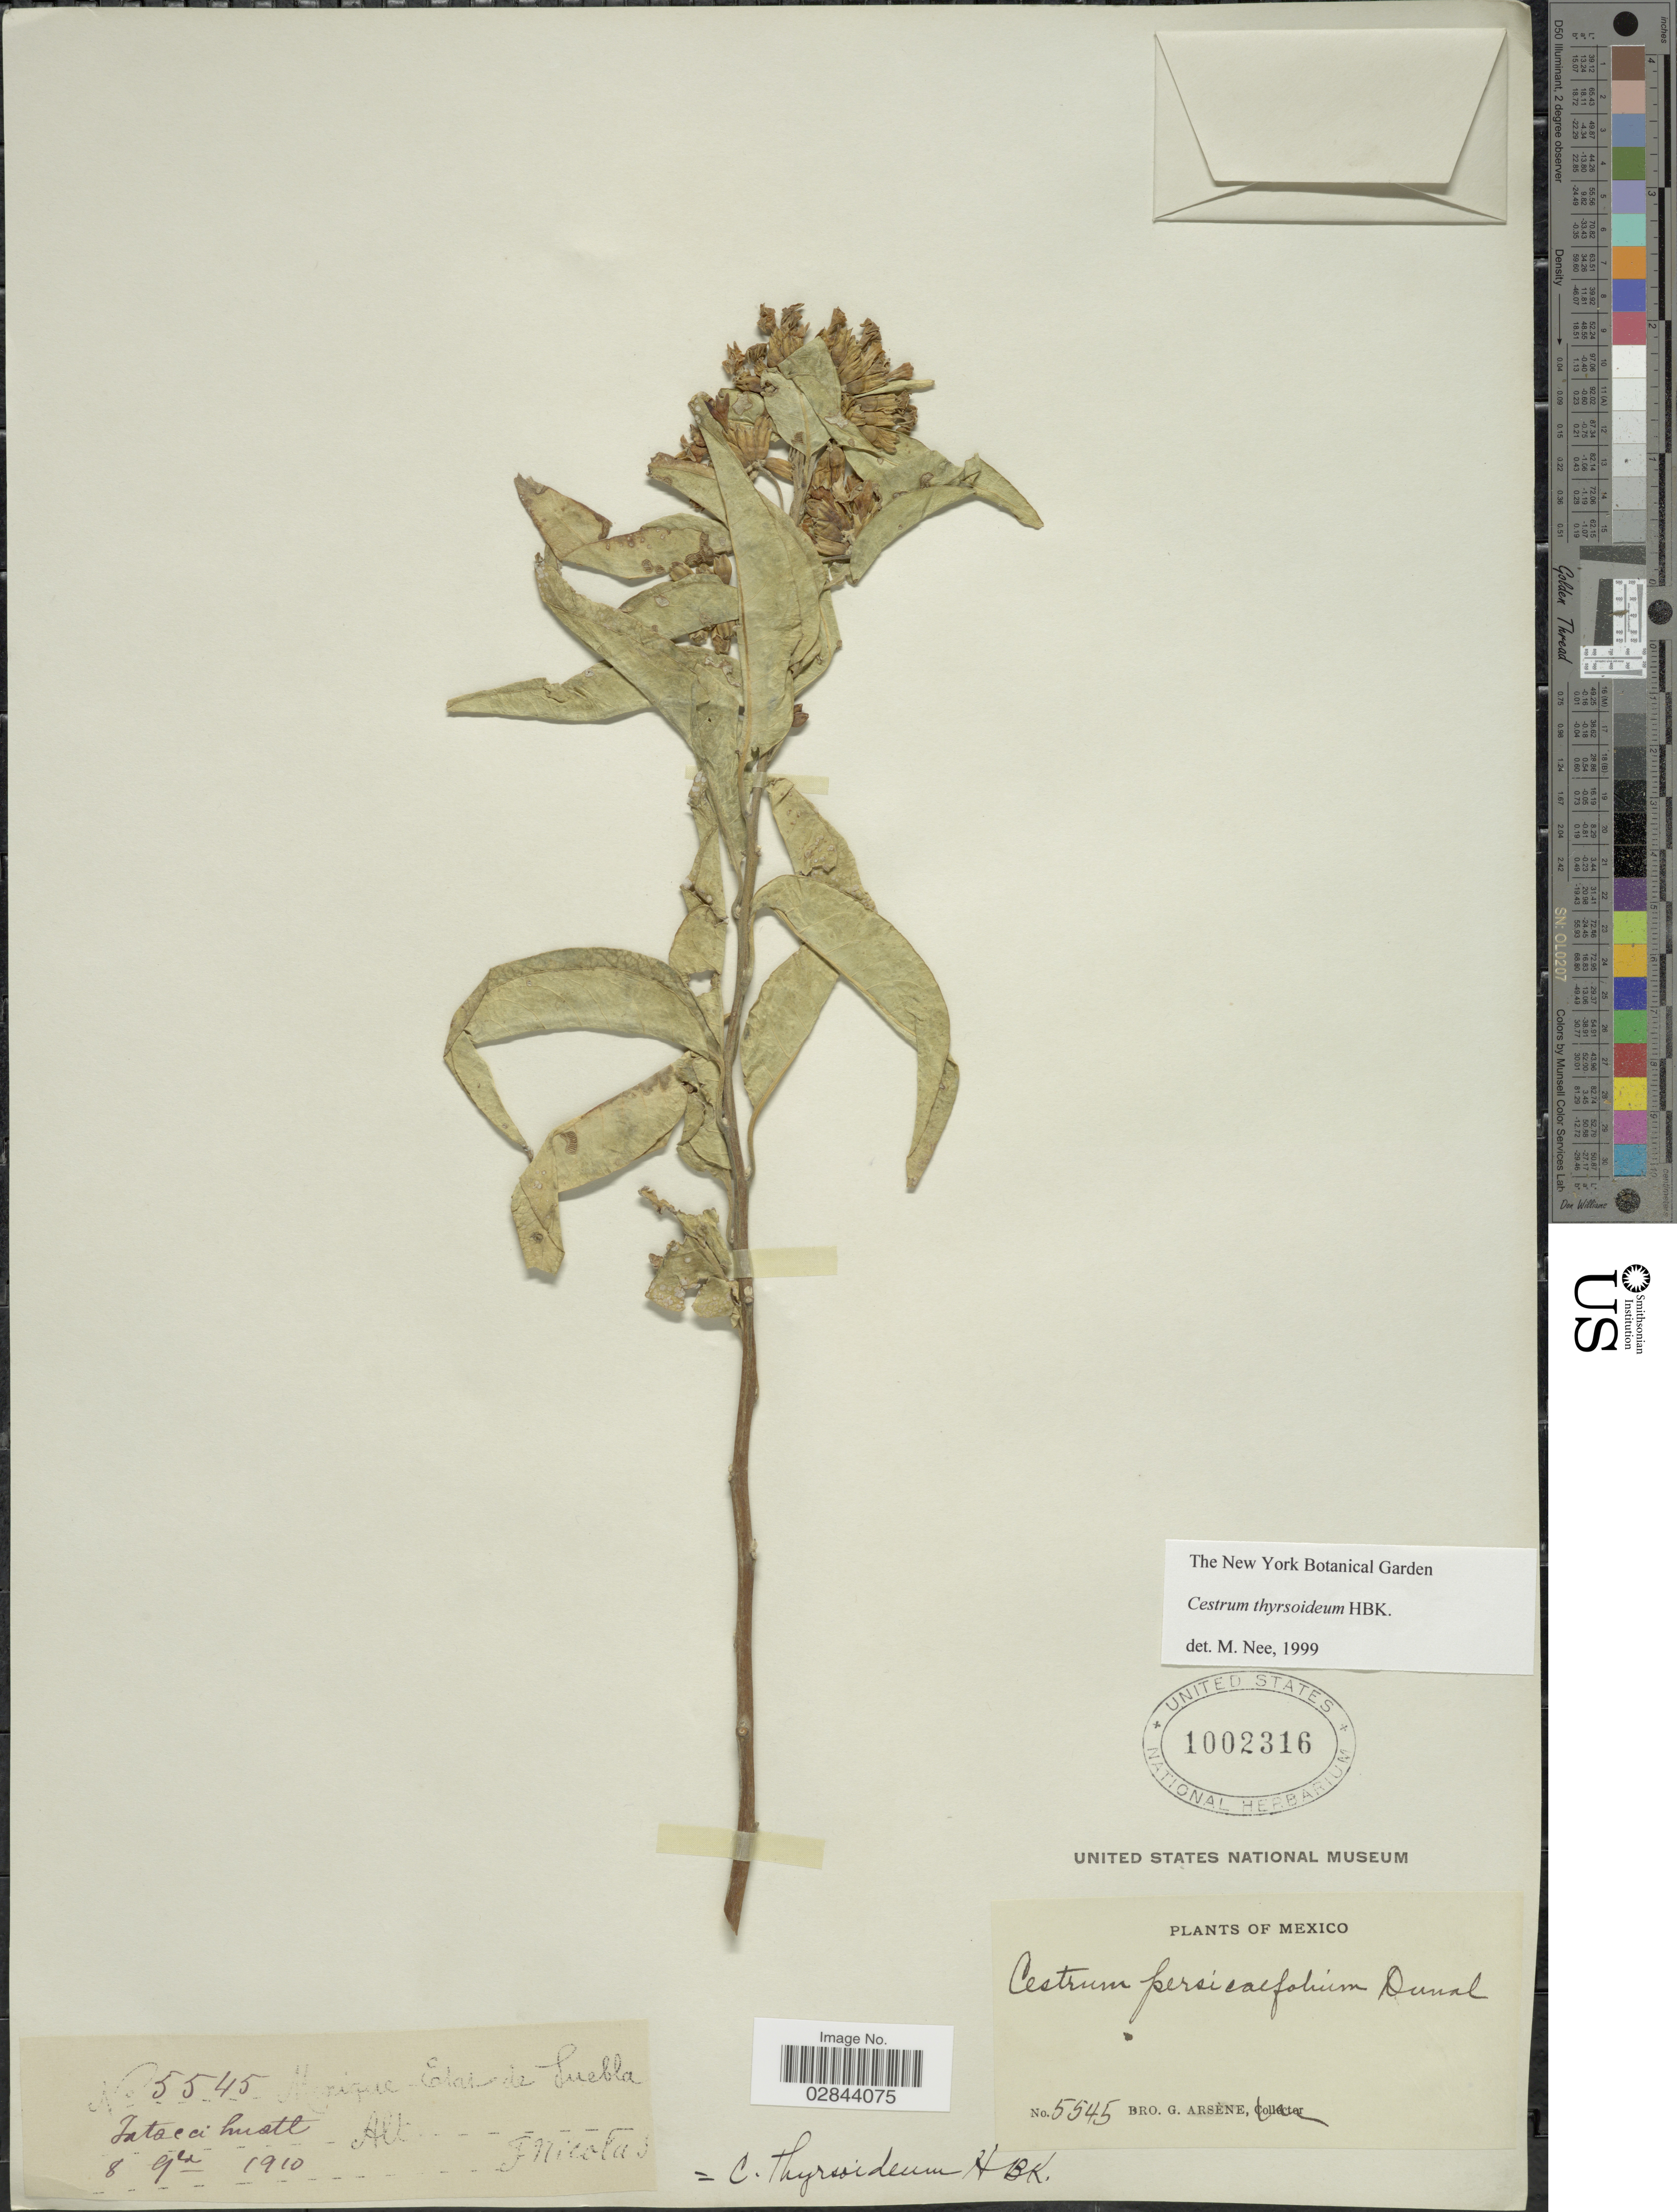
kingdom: Plantae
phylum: Tracheophyta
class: Magnoliopsida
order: Solanales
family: Solanaceae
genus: Cestrum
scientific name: Cestrum thyrsoideum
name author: Kunth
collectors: F. Nicolas & Bro. G. Arsène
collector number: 5545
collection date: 1910-11-08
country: Mexico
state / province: Puebla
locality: Mexique, Etat de Puebla, Ixtaccihautl.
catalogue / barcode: US 1002316